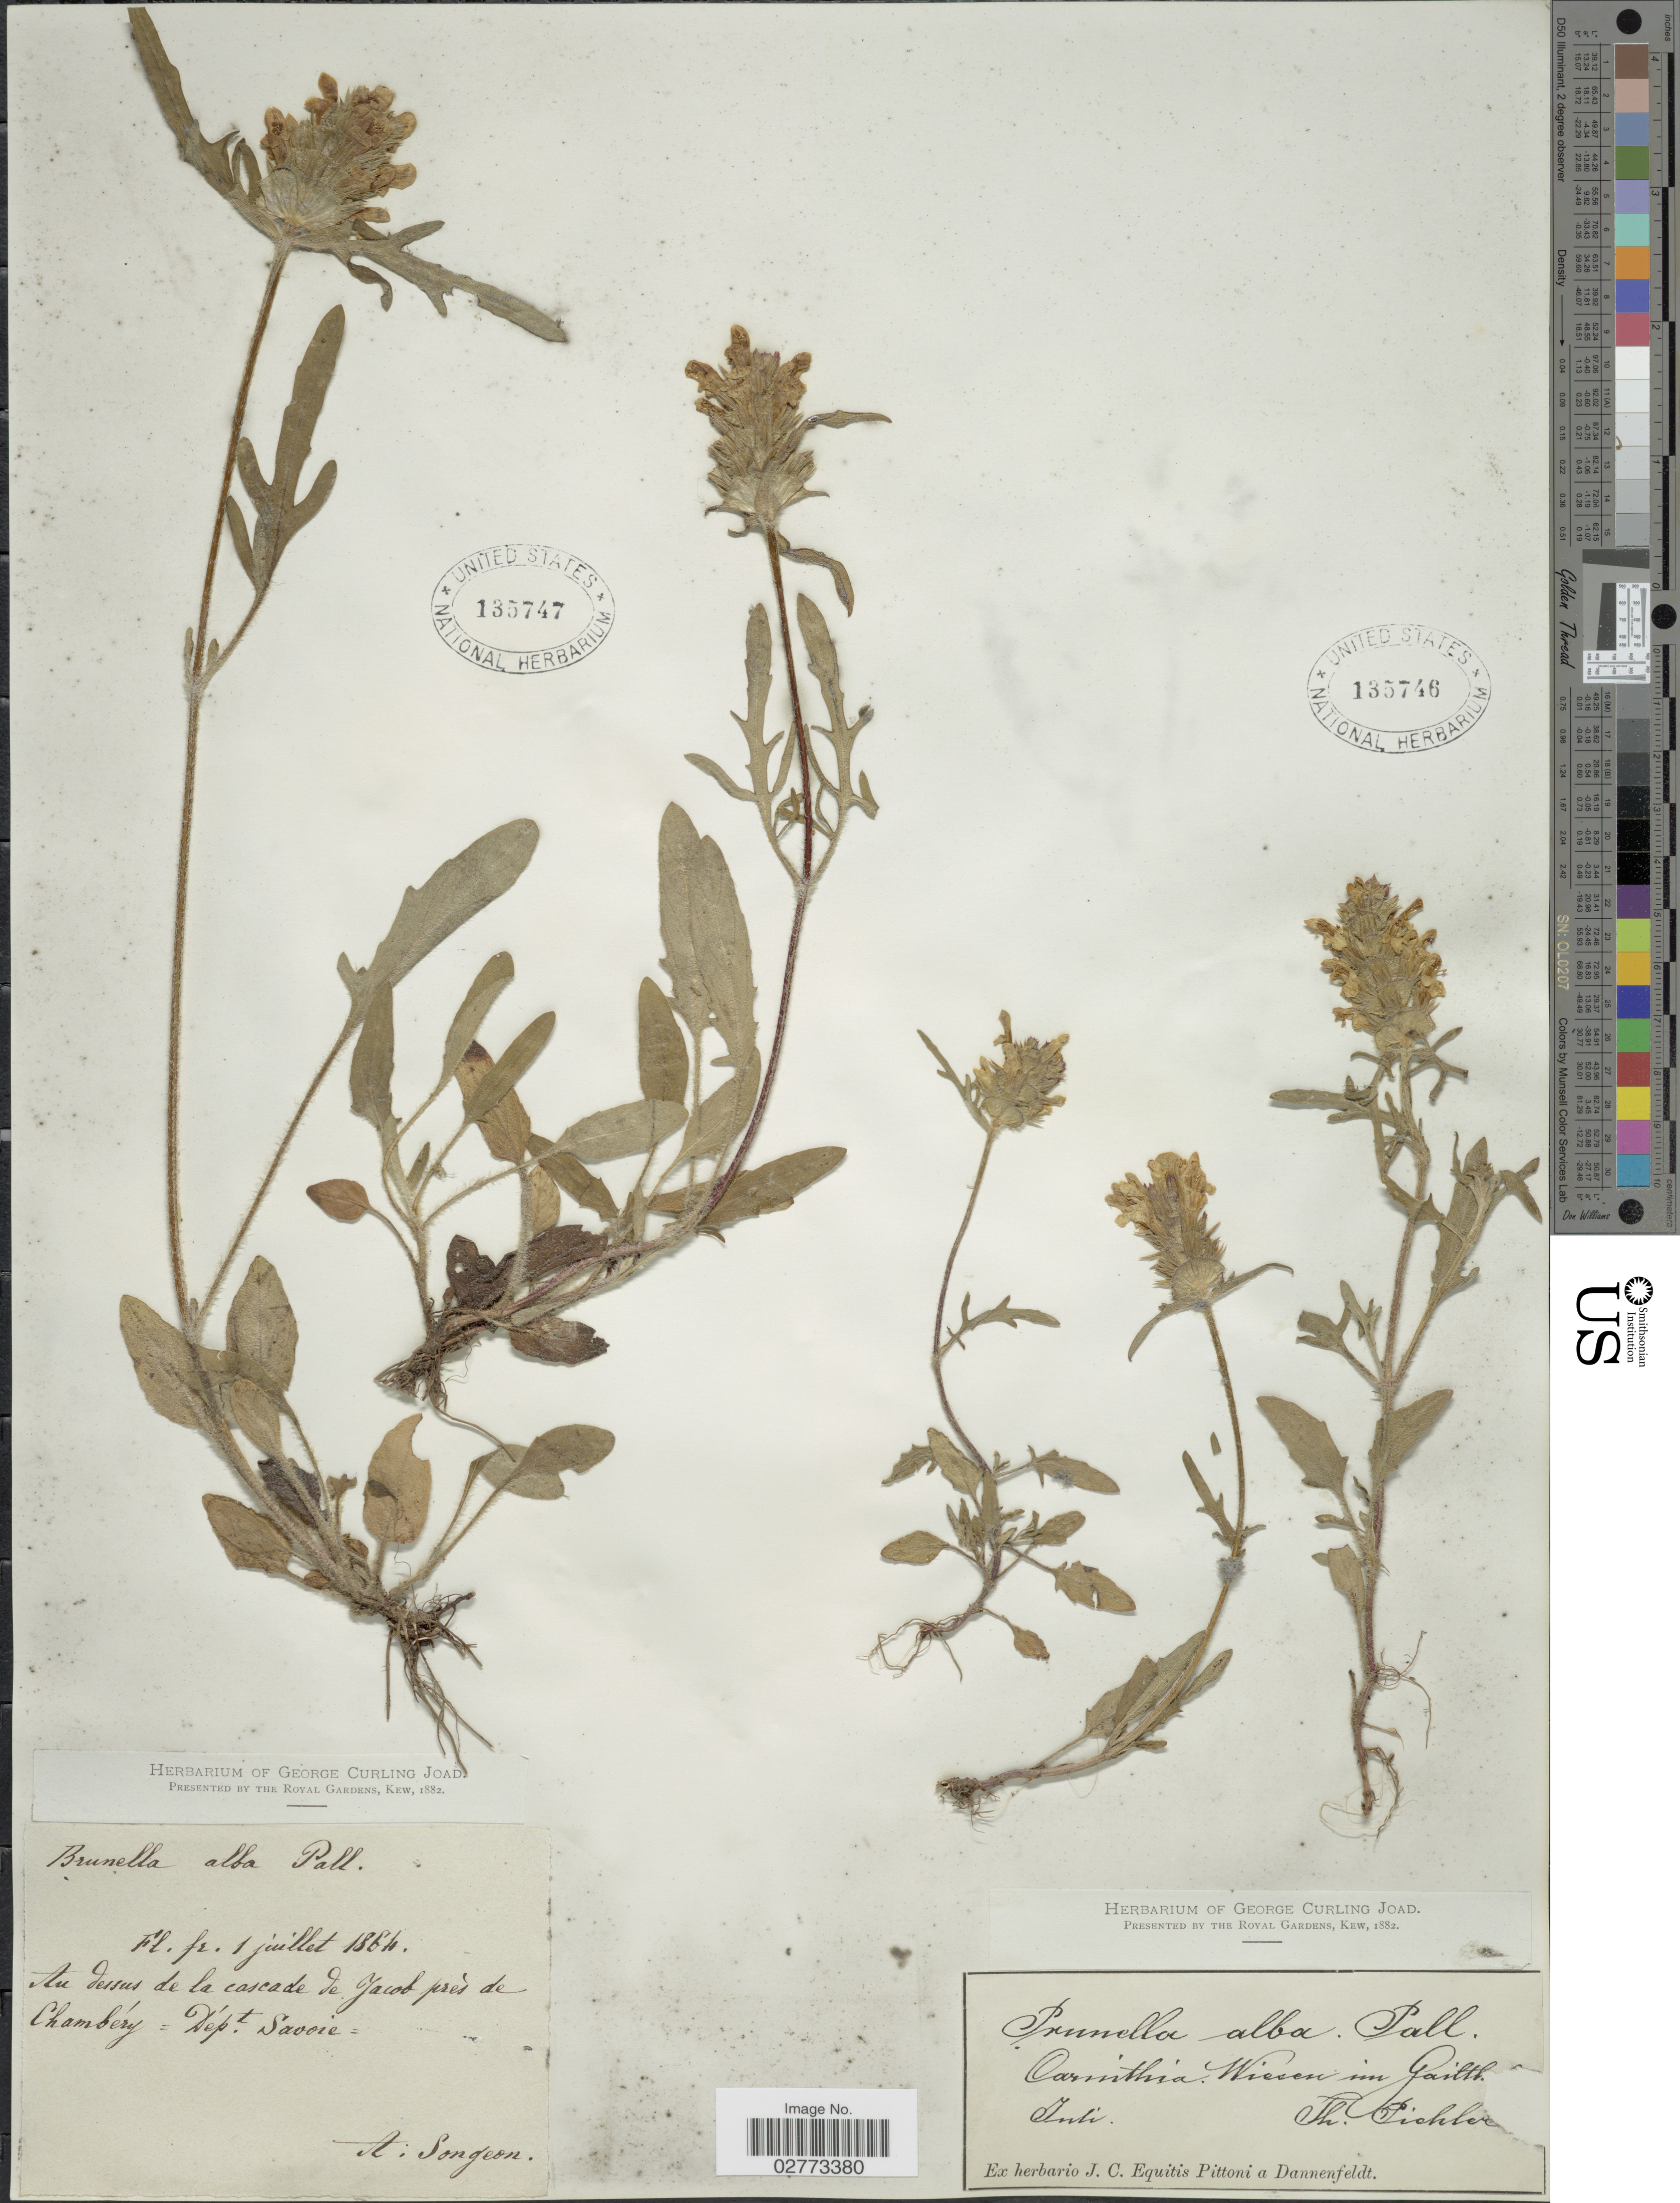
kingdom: Plantae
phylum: Tracheophyta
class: Magnoliopsida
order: Lamiales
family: Lamiaceae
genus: Prunella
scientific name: Prunella alba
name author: Pall. ex M. Bieb.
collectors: T. Pichler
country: Austria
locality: Carinthia. Wiesen im Gaittl [illegible text] Inti.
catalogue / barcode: US 135746